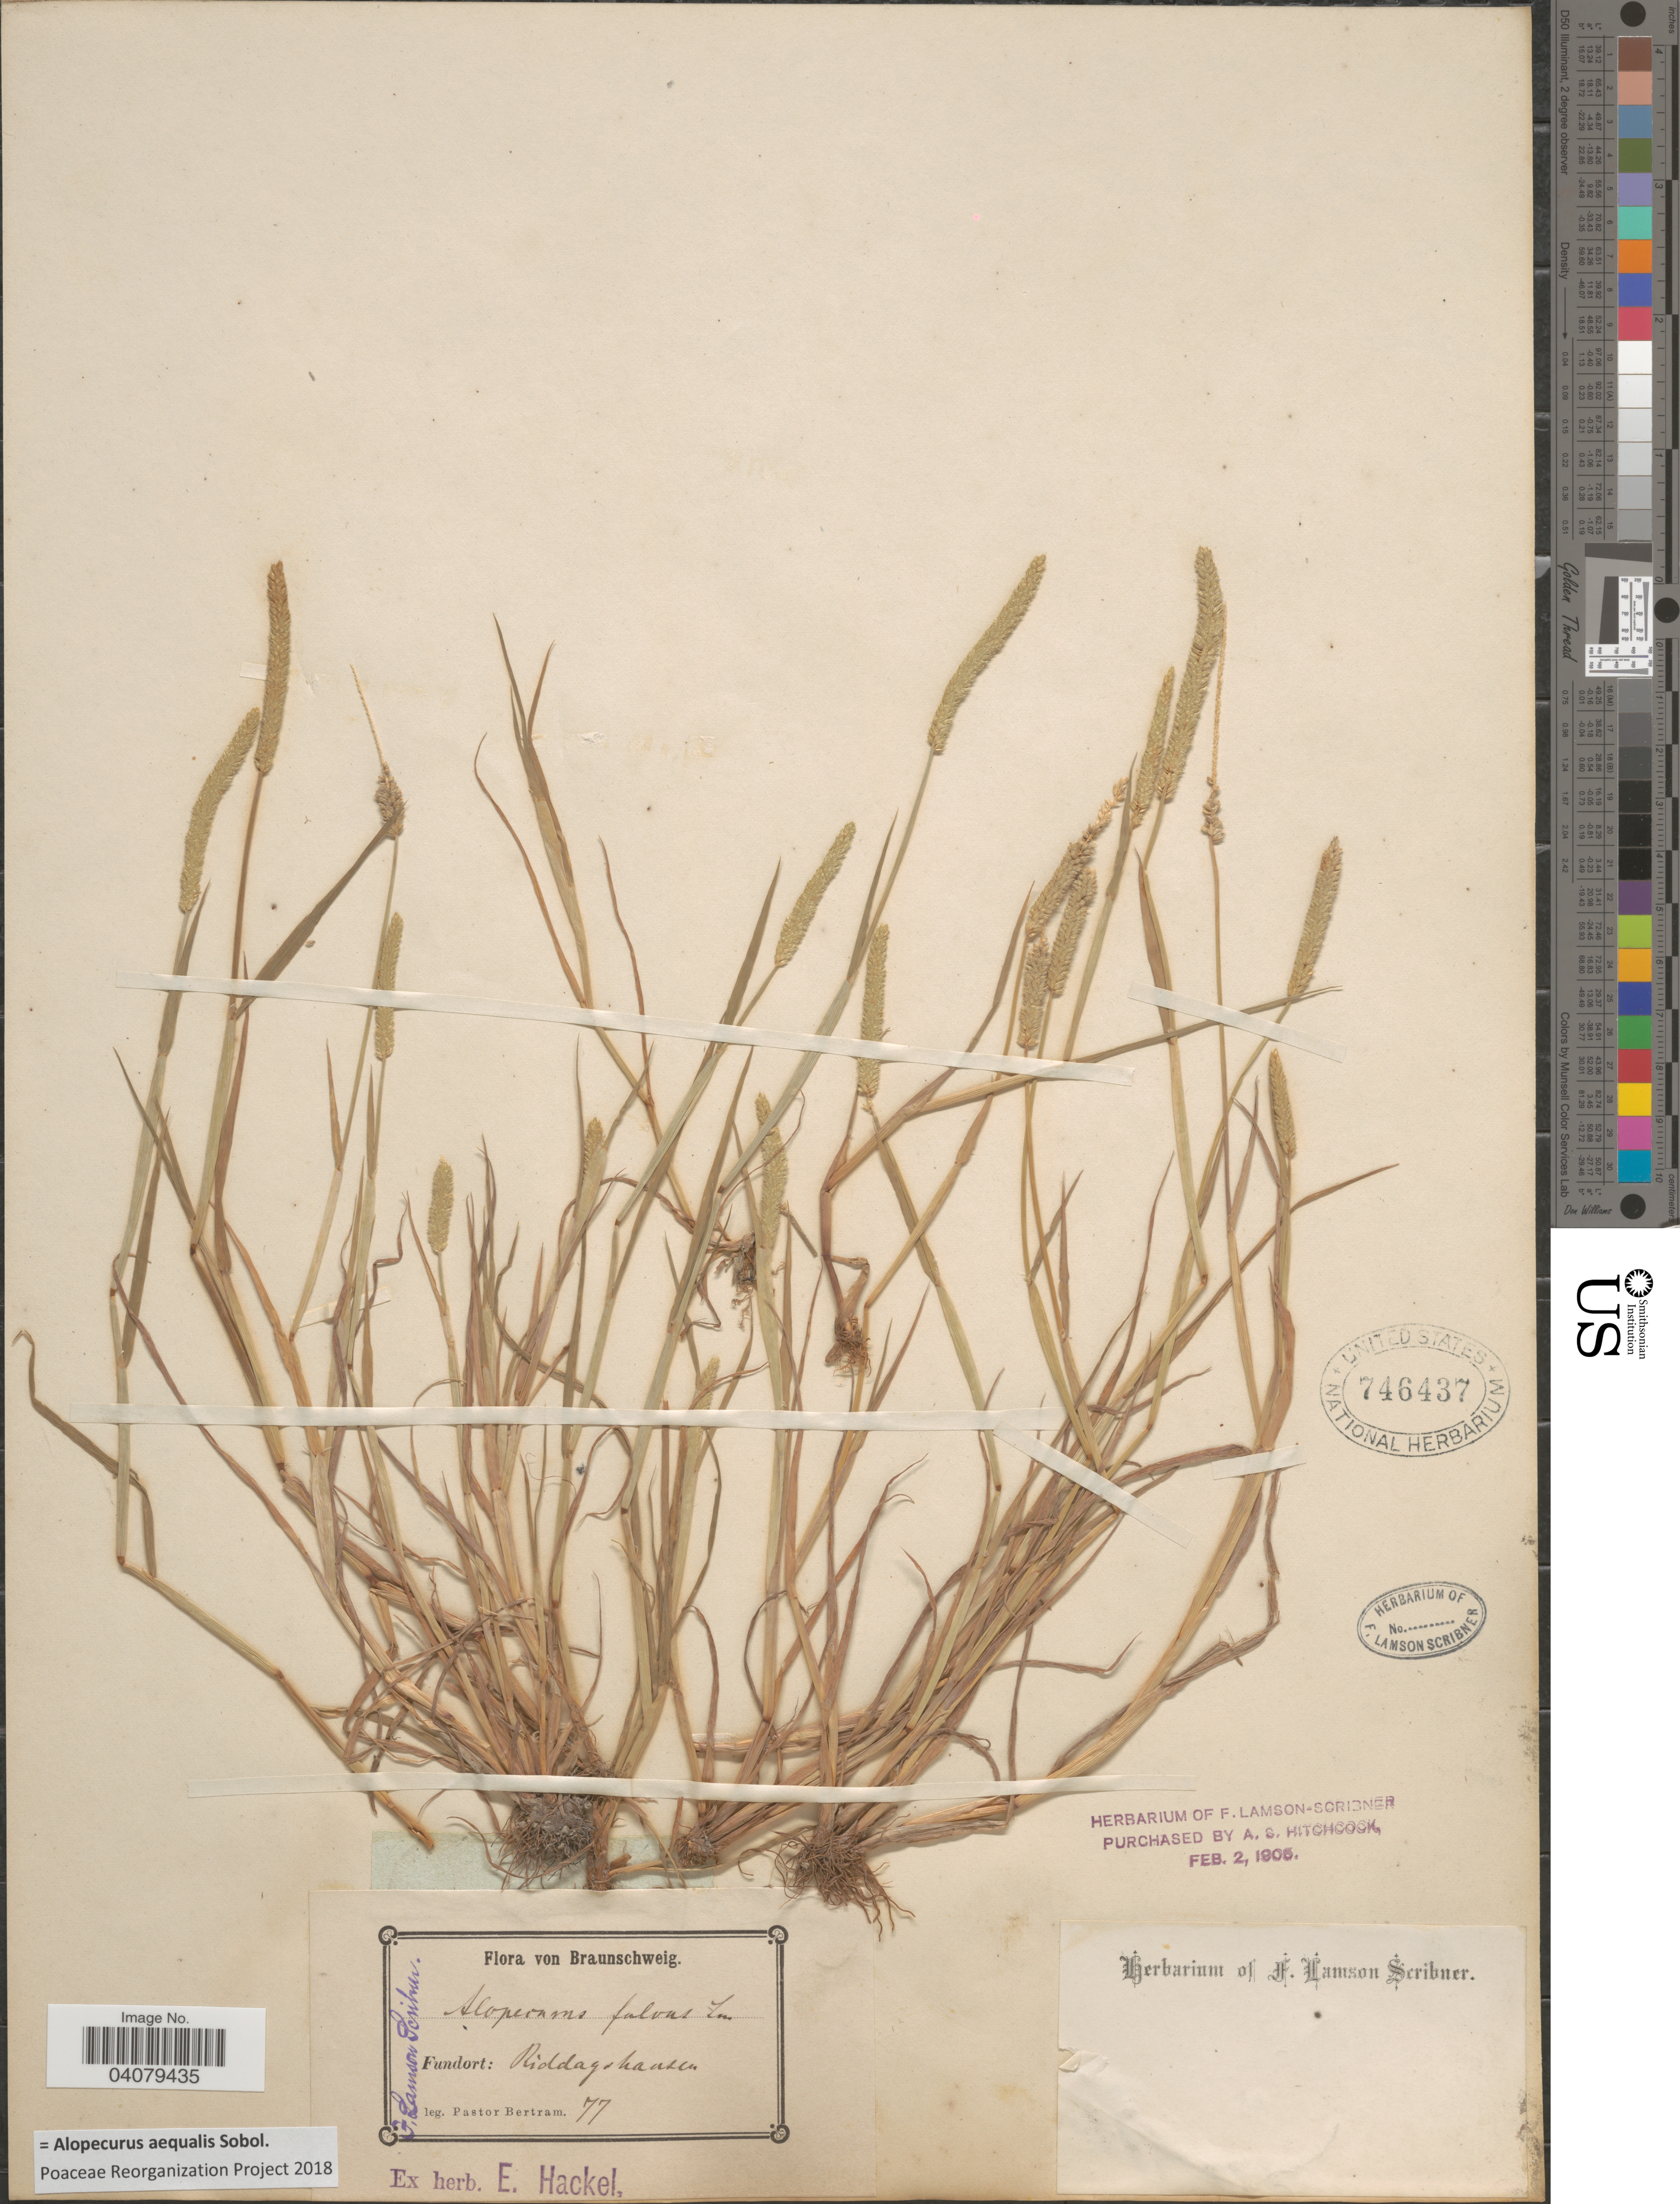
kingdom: Plantae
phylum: Tracheophyta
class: Liliopsida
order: Poales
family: Poaceae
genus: Alopecurus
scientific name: Alopecurus arundinaceus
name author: Poir.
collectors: W. Bertram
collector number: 77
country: Germany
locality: Braunschweig. Riddagshausen.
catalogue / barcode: US 746437